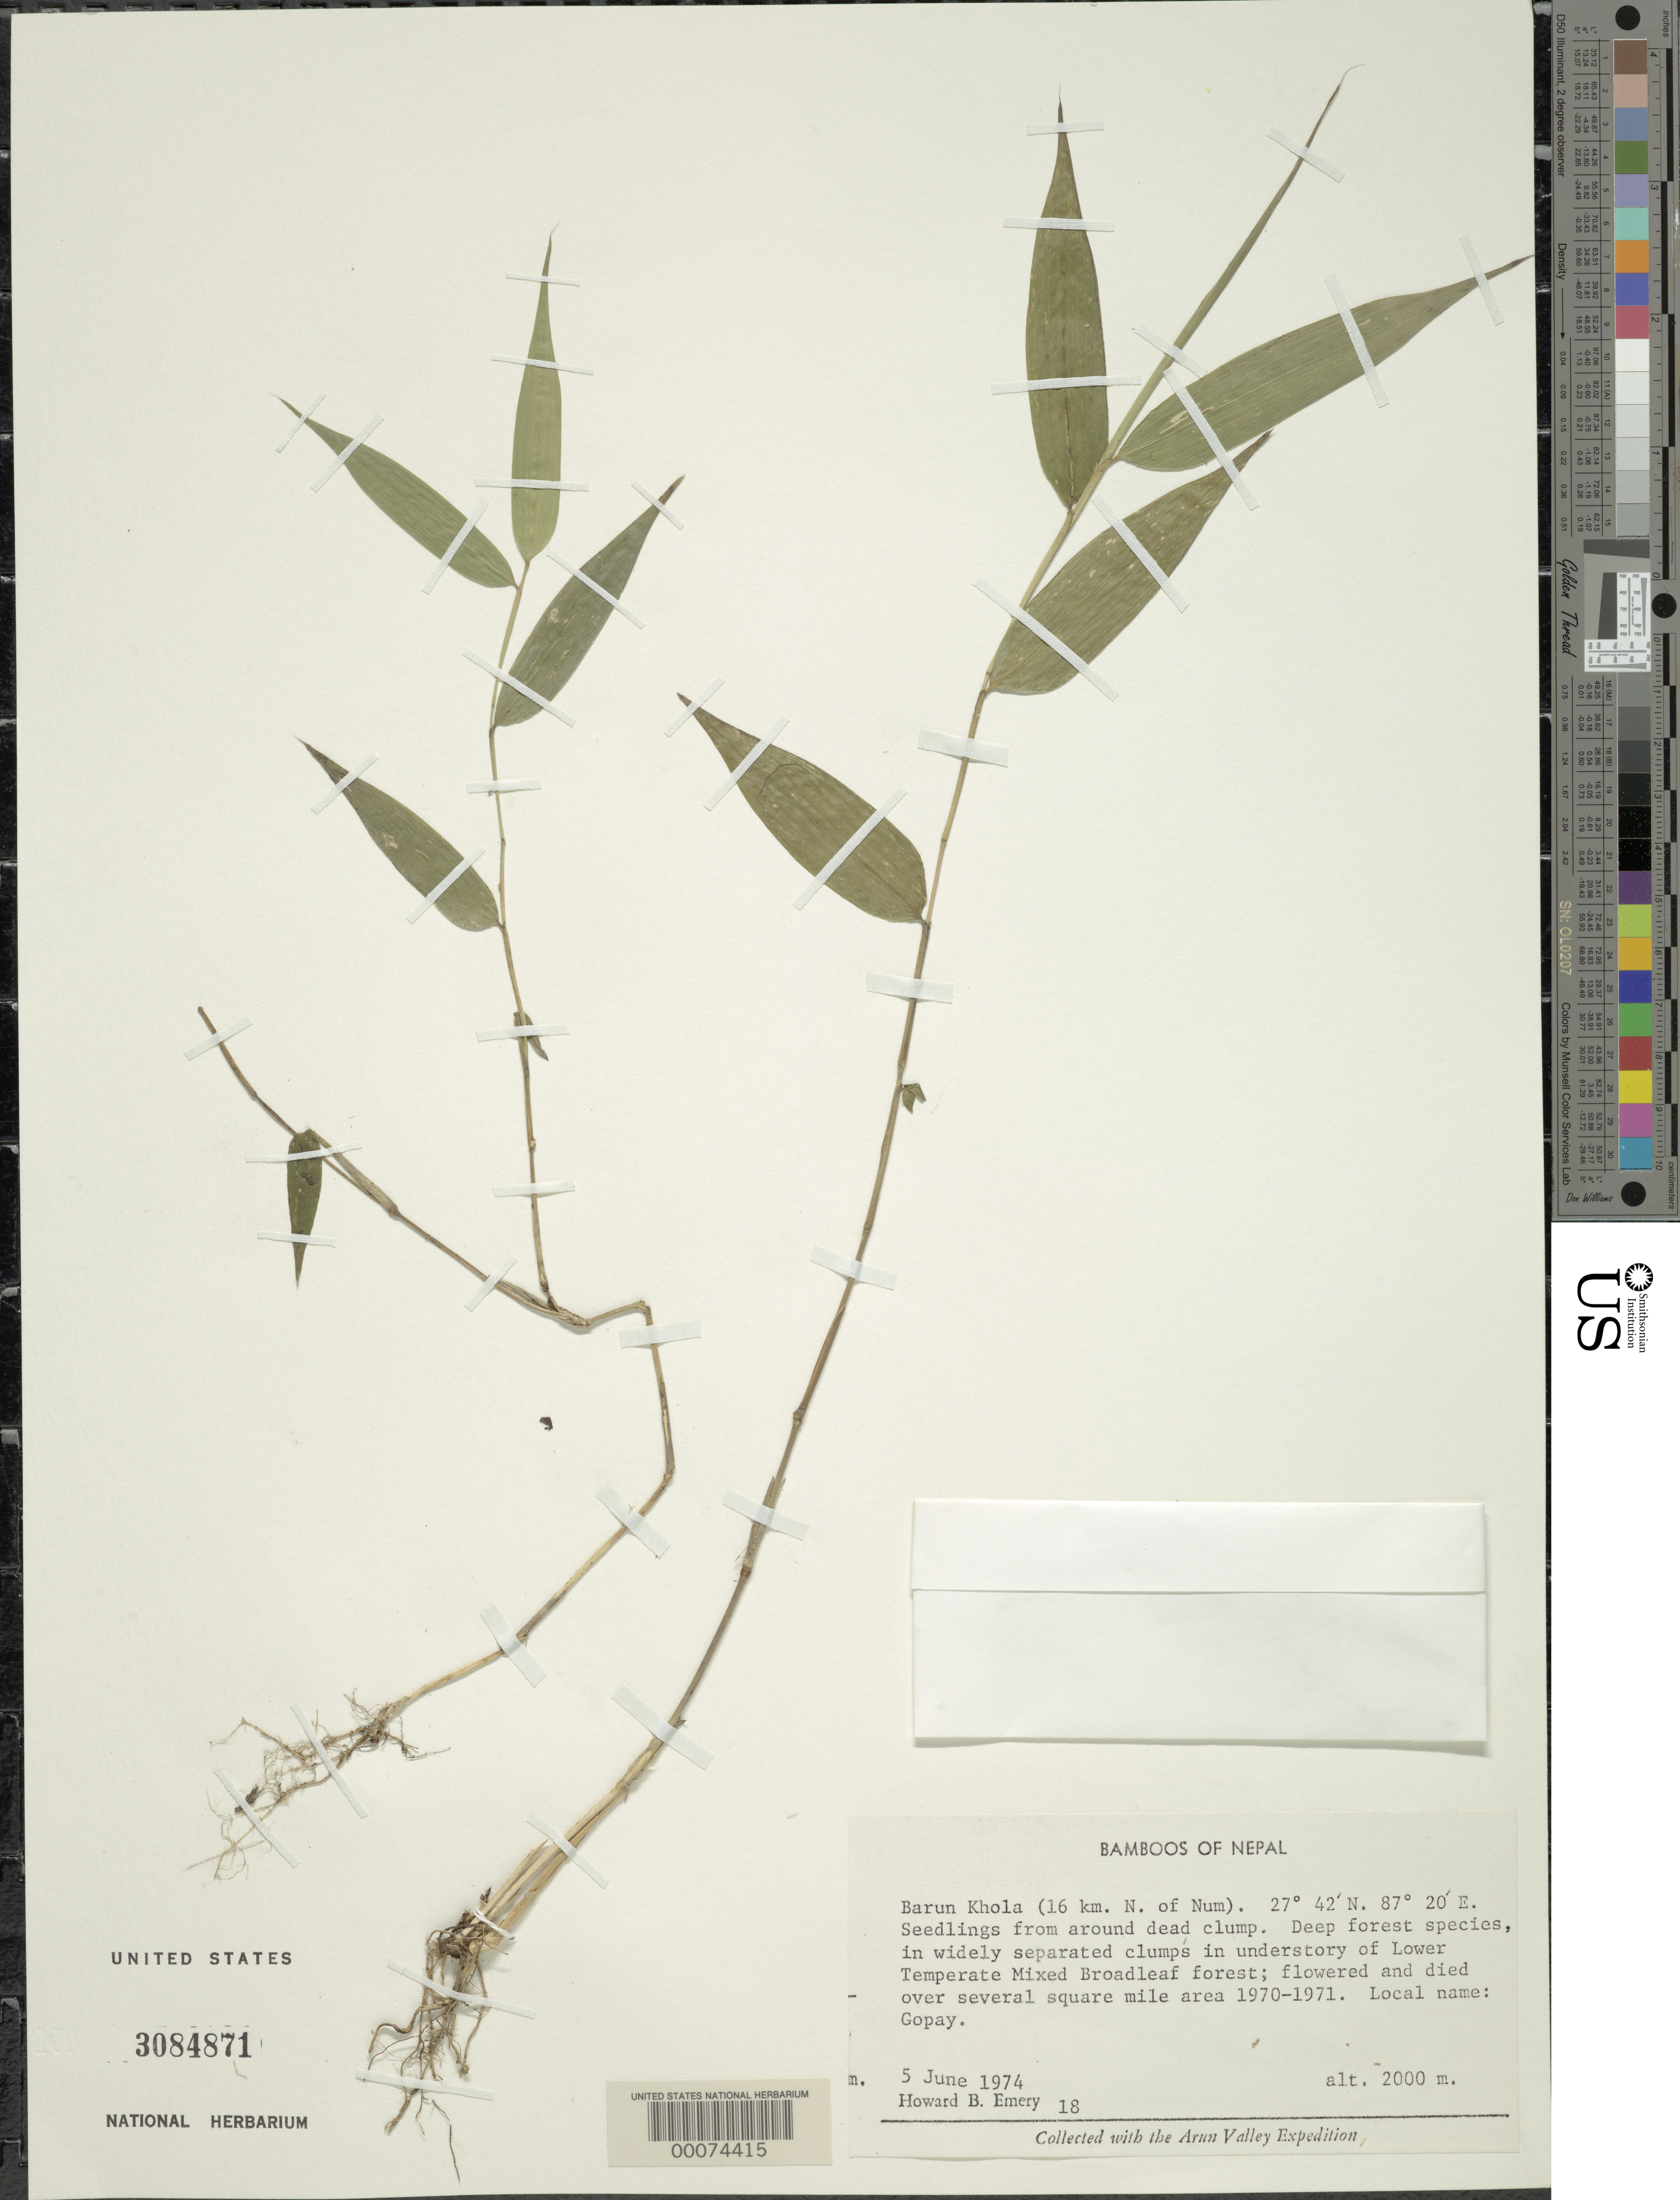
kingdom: Plantae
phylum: Tracheophyta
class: Liliopsida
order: Poales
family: Poaceae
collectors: H. B. Emery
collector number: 18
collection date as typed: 05 Jun 1974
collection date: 1974-06-05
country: Nepal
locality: Barun khola, 16 km n of num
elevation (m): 2000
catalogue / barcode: US 3084871